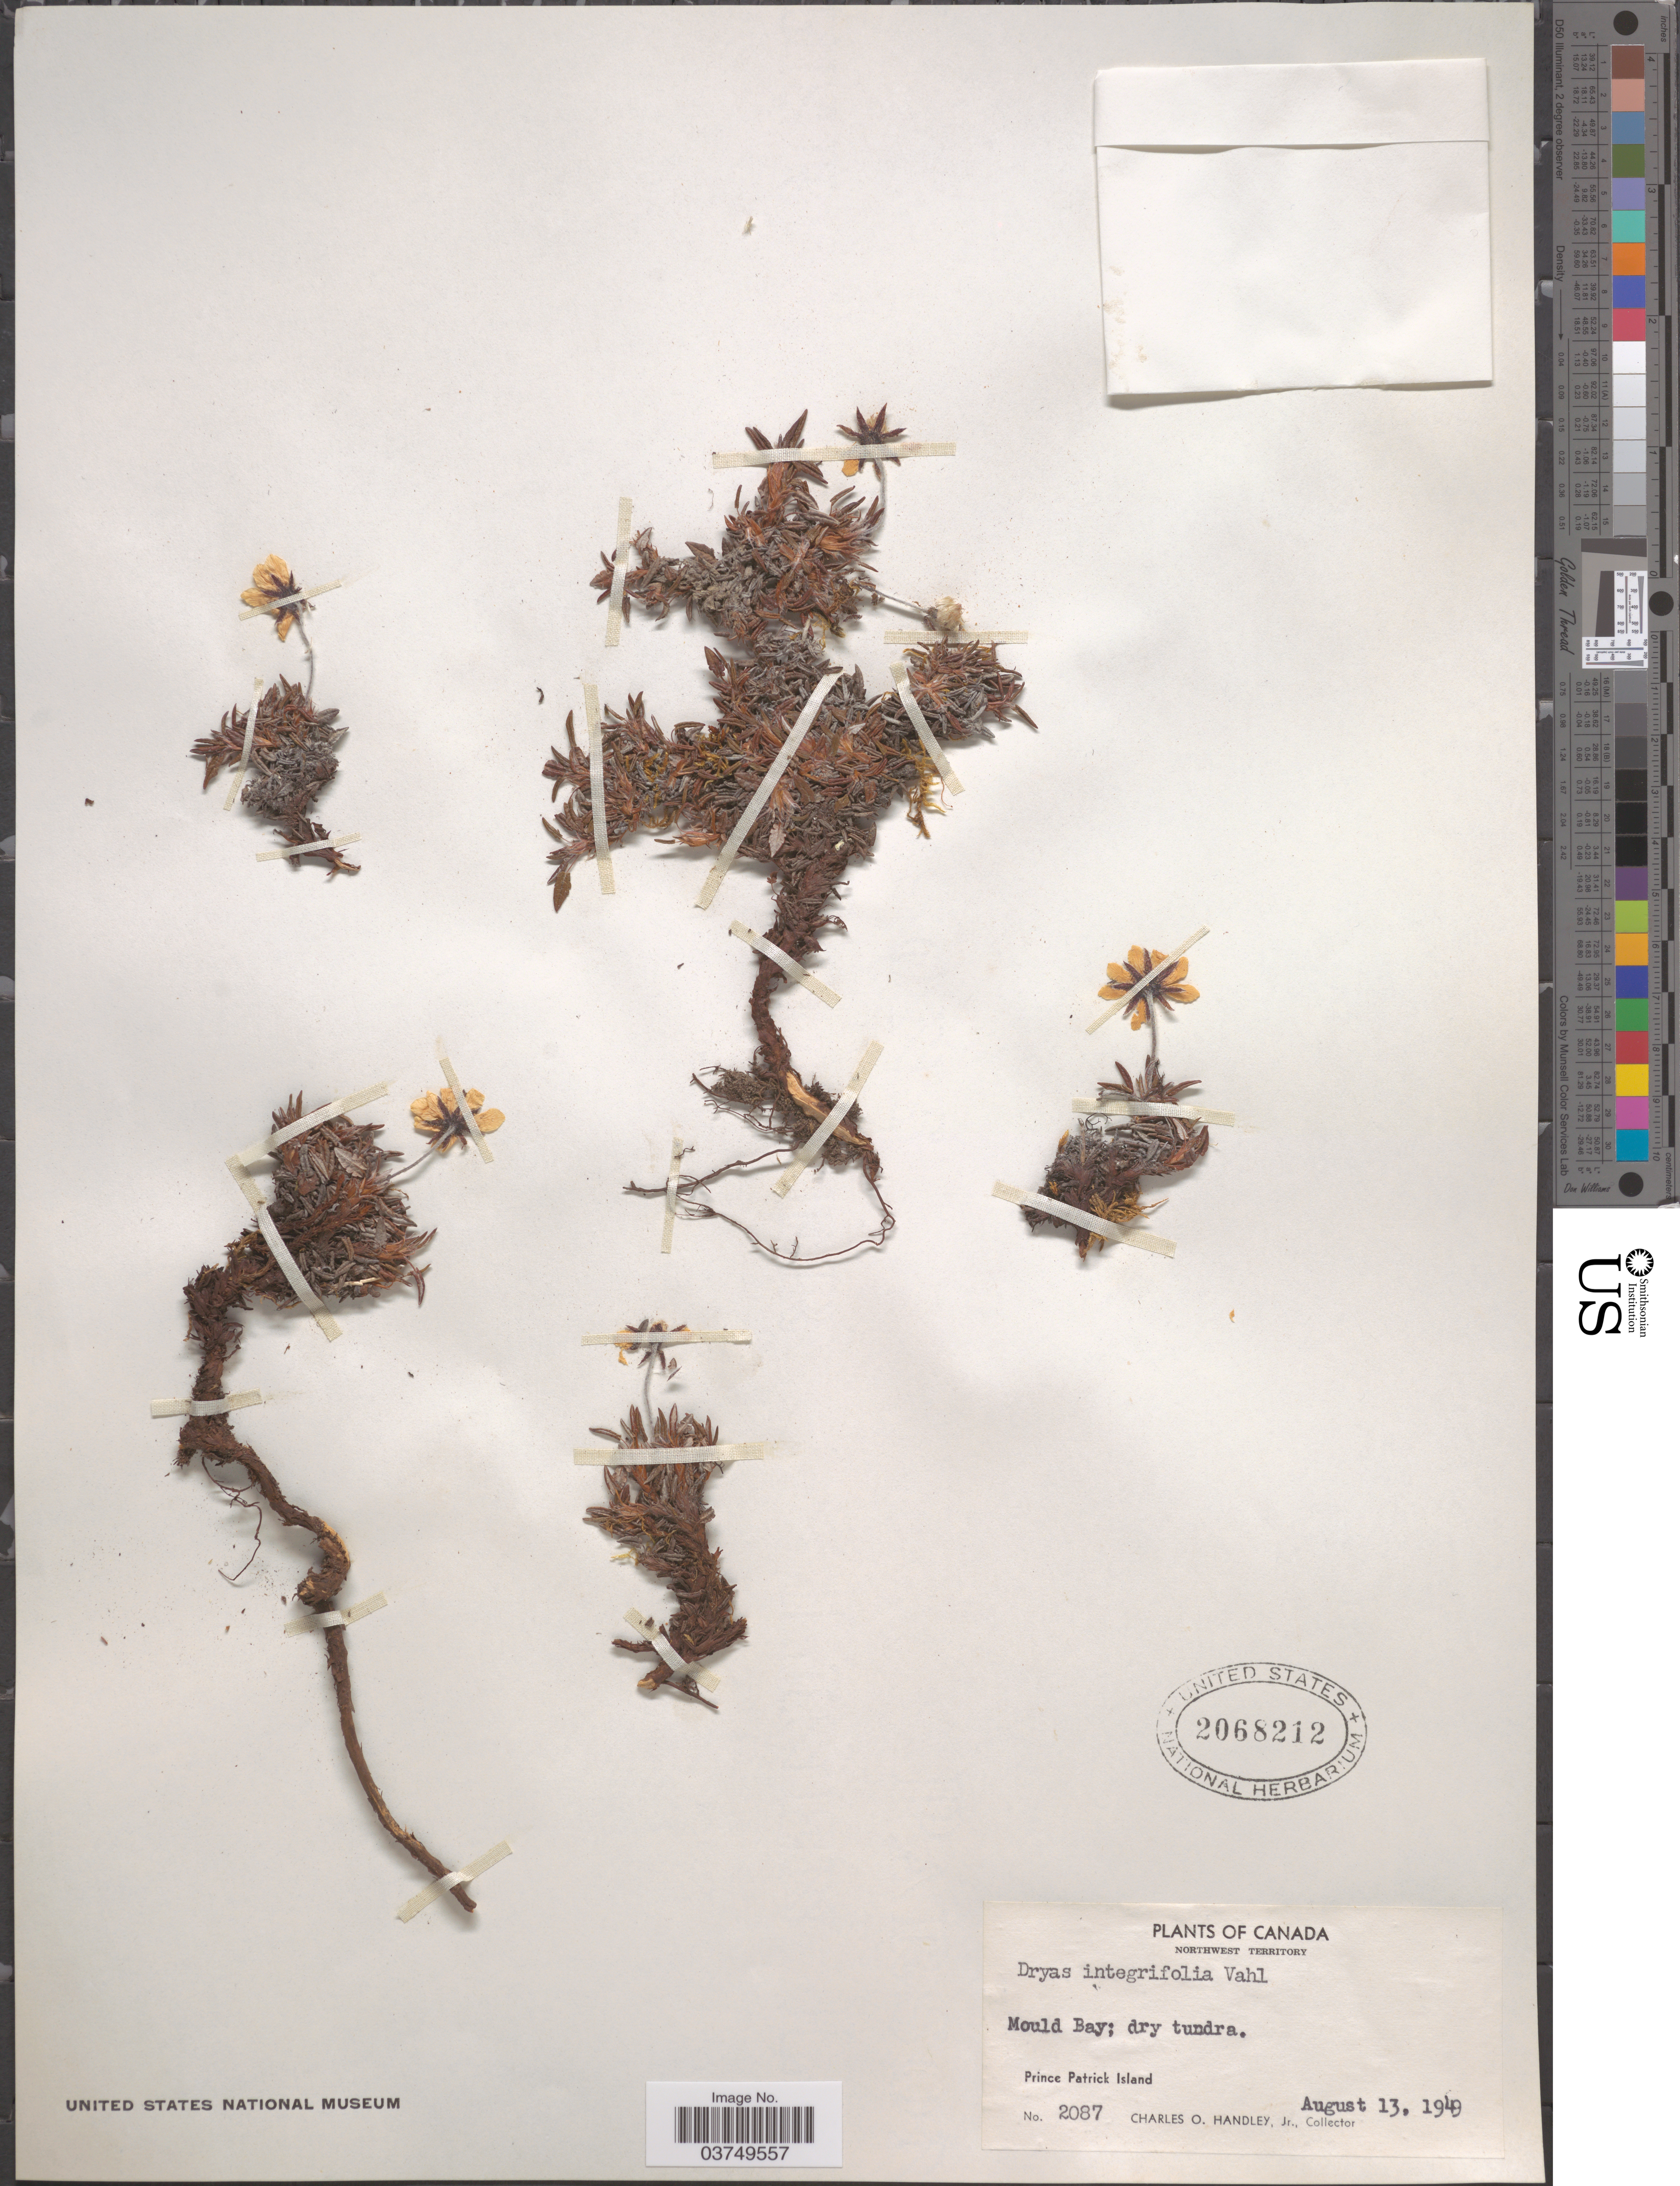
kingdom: Plantae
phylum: Tracheophyta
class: Magnoliopsida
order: Rosales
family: Rosaceae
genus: Dryas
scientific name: Dryas integrifolia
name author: Vahl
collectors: C. Handley Jr.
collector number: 2087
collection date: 1949-08-13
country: Canada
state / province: Northwest Territories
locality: Mould Bay; dry tundra. Prince Patrick Island.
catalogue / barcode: US 2068212